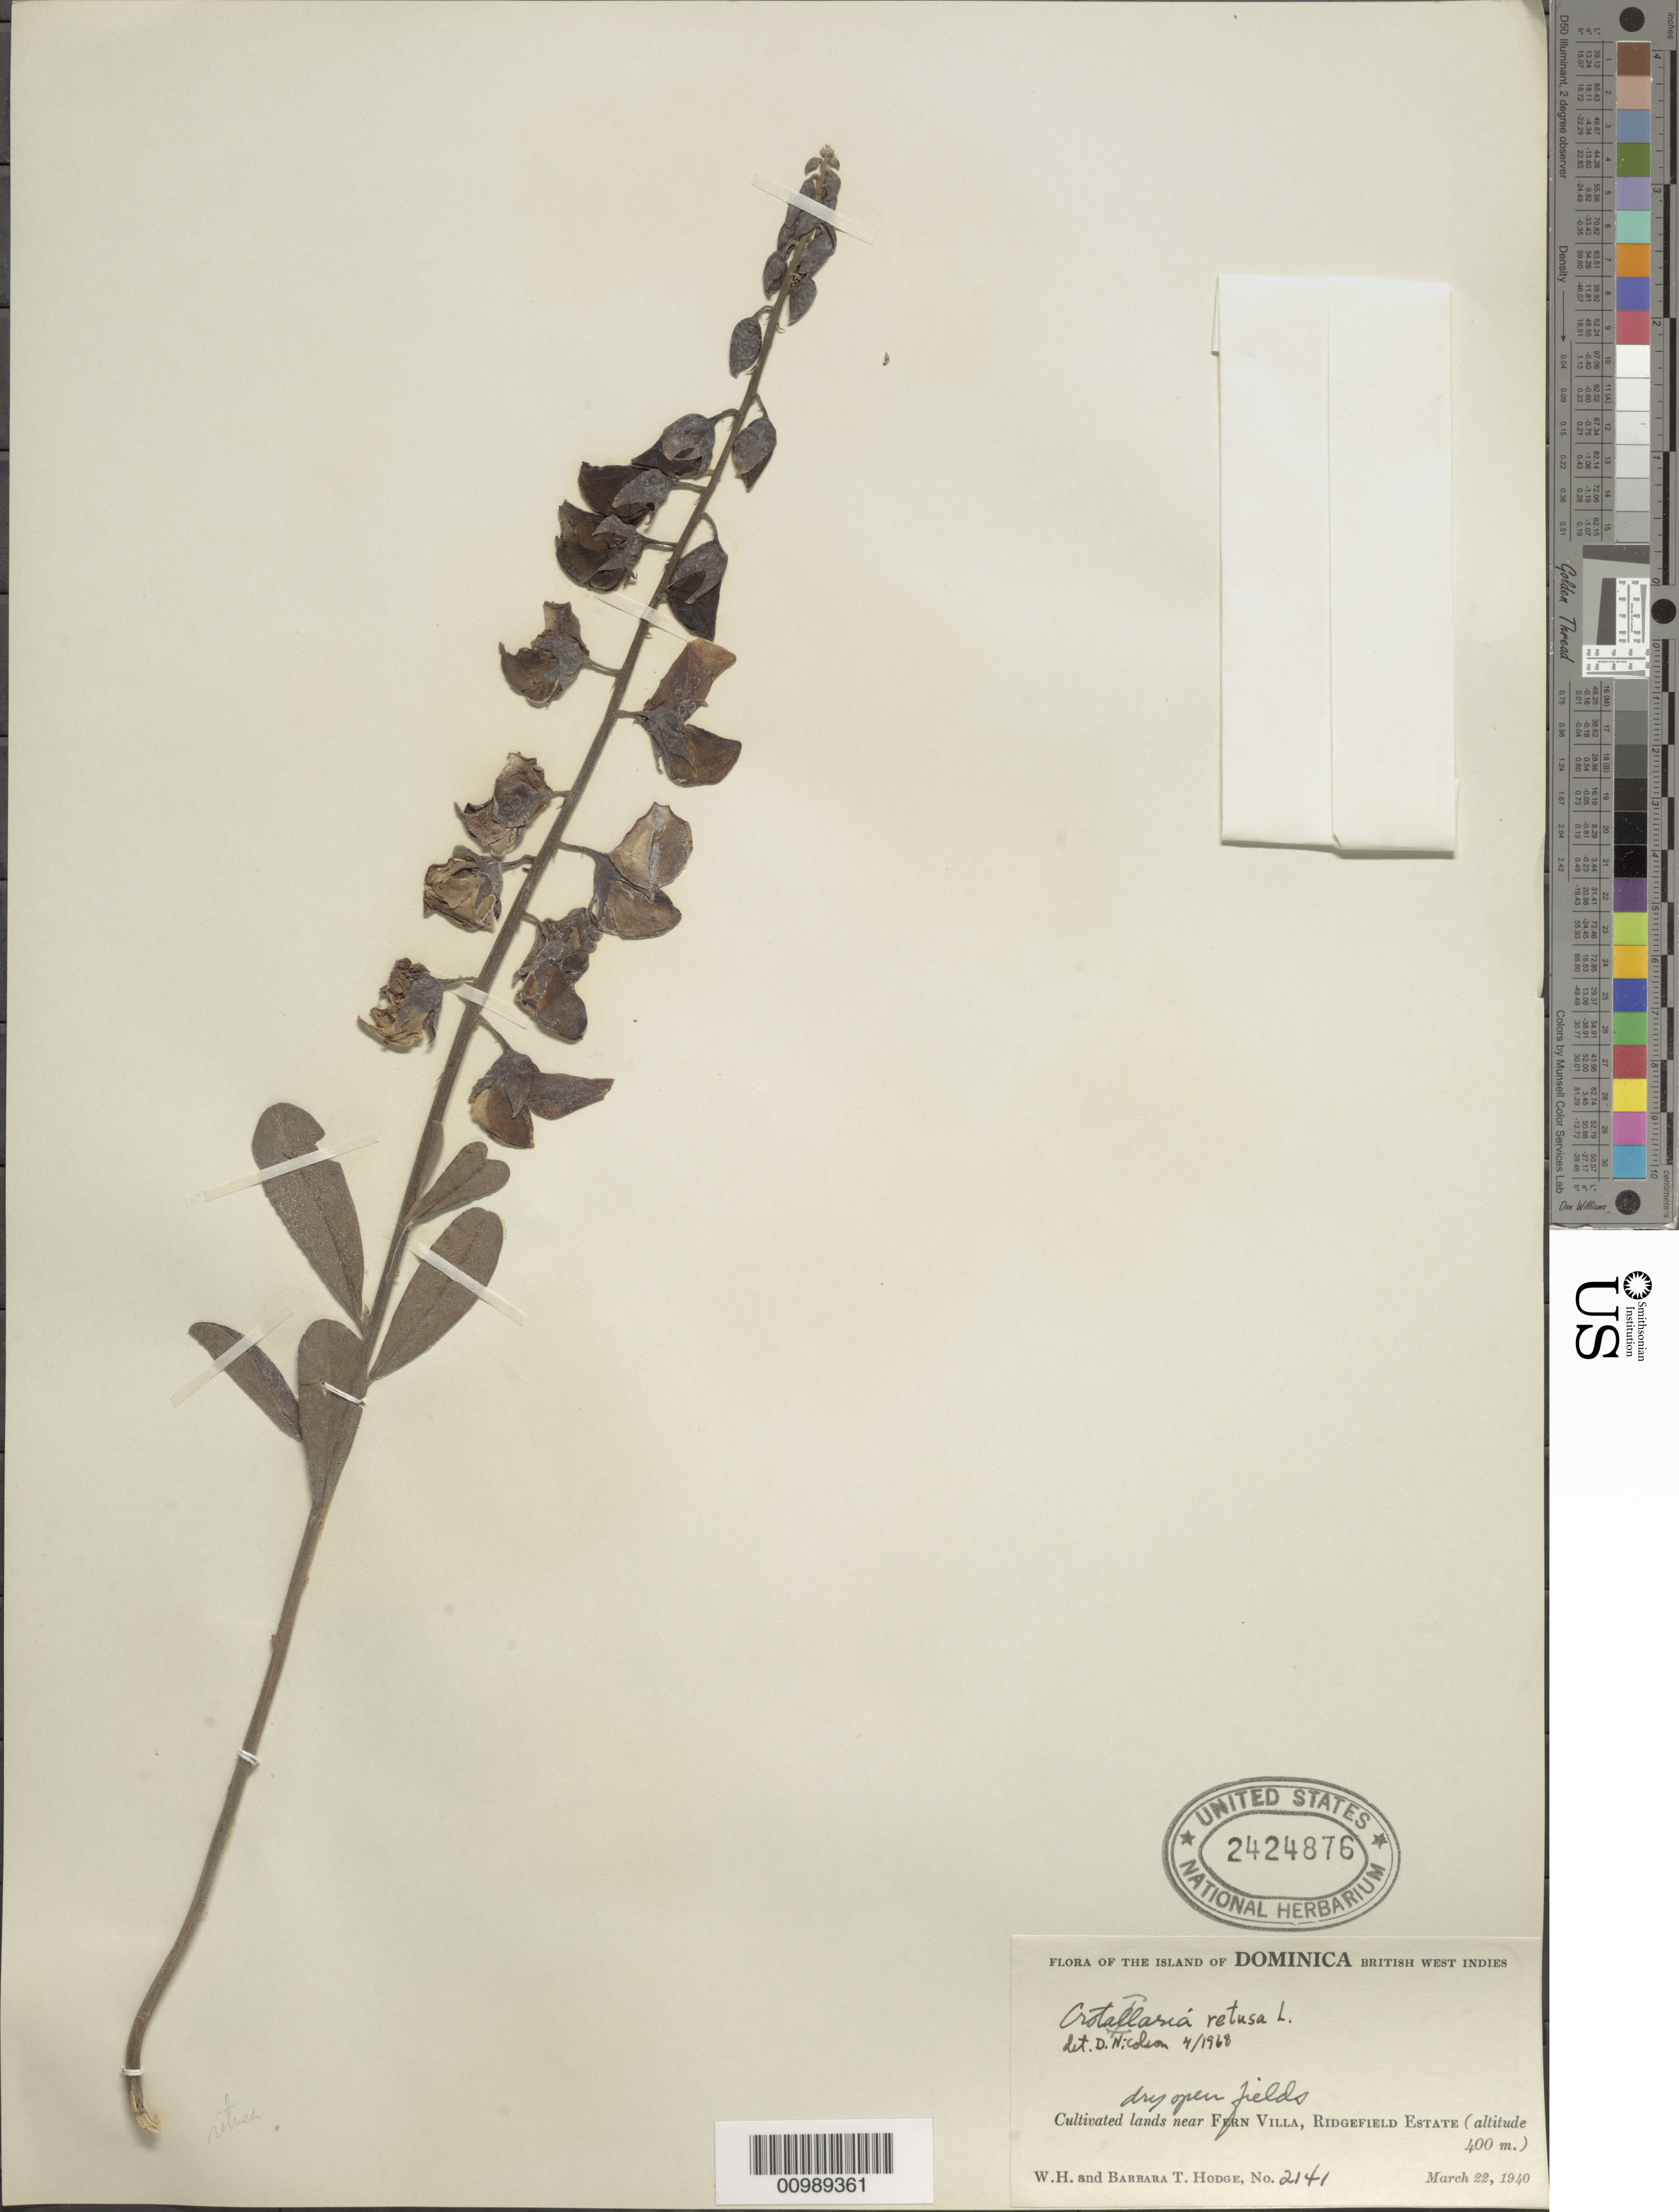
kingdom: Plantae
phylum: Tracheophyta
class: Magnoliopsida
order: Fabales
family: Fabaceae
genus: Crotalaria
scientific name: Crotalaria retusa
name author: L.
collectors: W. Hodge & B. Hodge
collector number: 2141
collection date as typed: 22 Mar 1940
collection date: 1940-03-22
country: Dominica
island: Dominica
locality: Cultivated lands near Fern Villa, Ridgefield Estate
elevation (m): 400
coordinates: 0 N, 0 E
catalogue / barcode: US 2424876